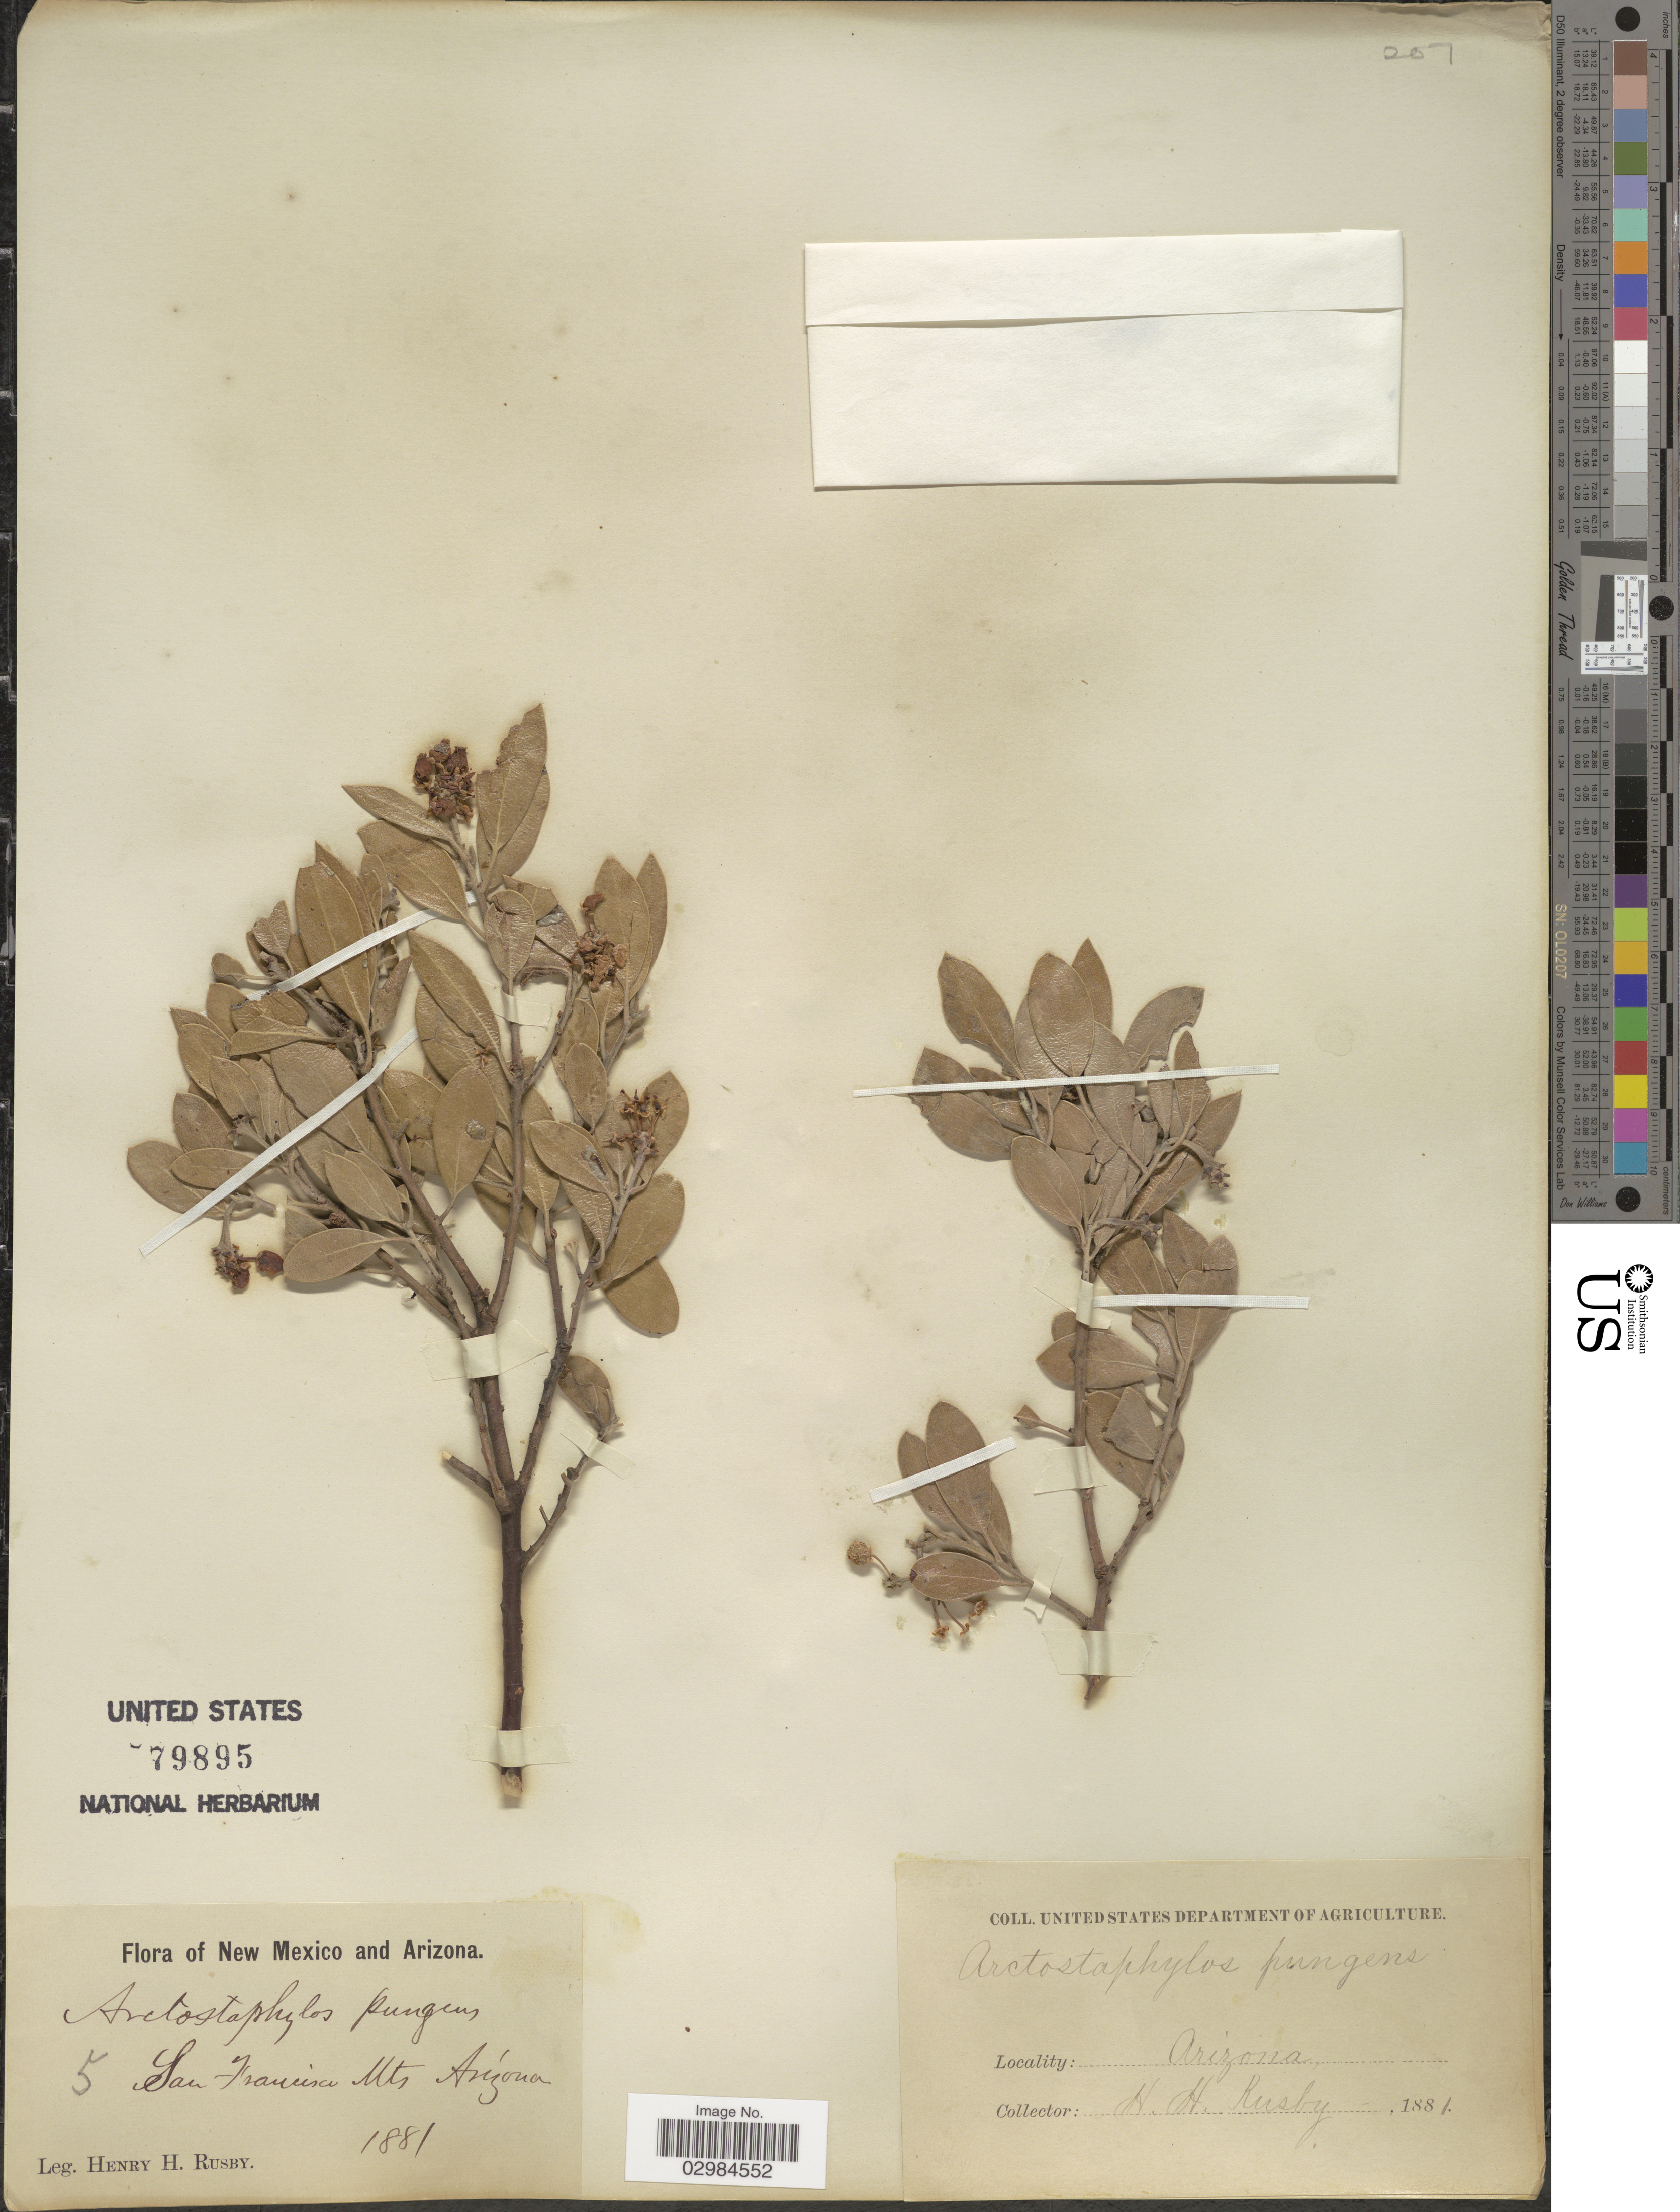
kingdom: Plantae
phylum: Tracheophyta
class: Magnoliopsida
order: Ericales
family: Ericaceae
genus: Arctostaphylos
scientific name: Arctostaphylos pungens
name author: Kunth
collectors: H. H. Rusby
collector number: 5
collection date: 1881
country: United States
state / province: Arizona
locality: San Francisco Mts.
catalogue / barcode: US 79895